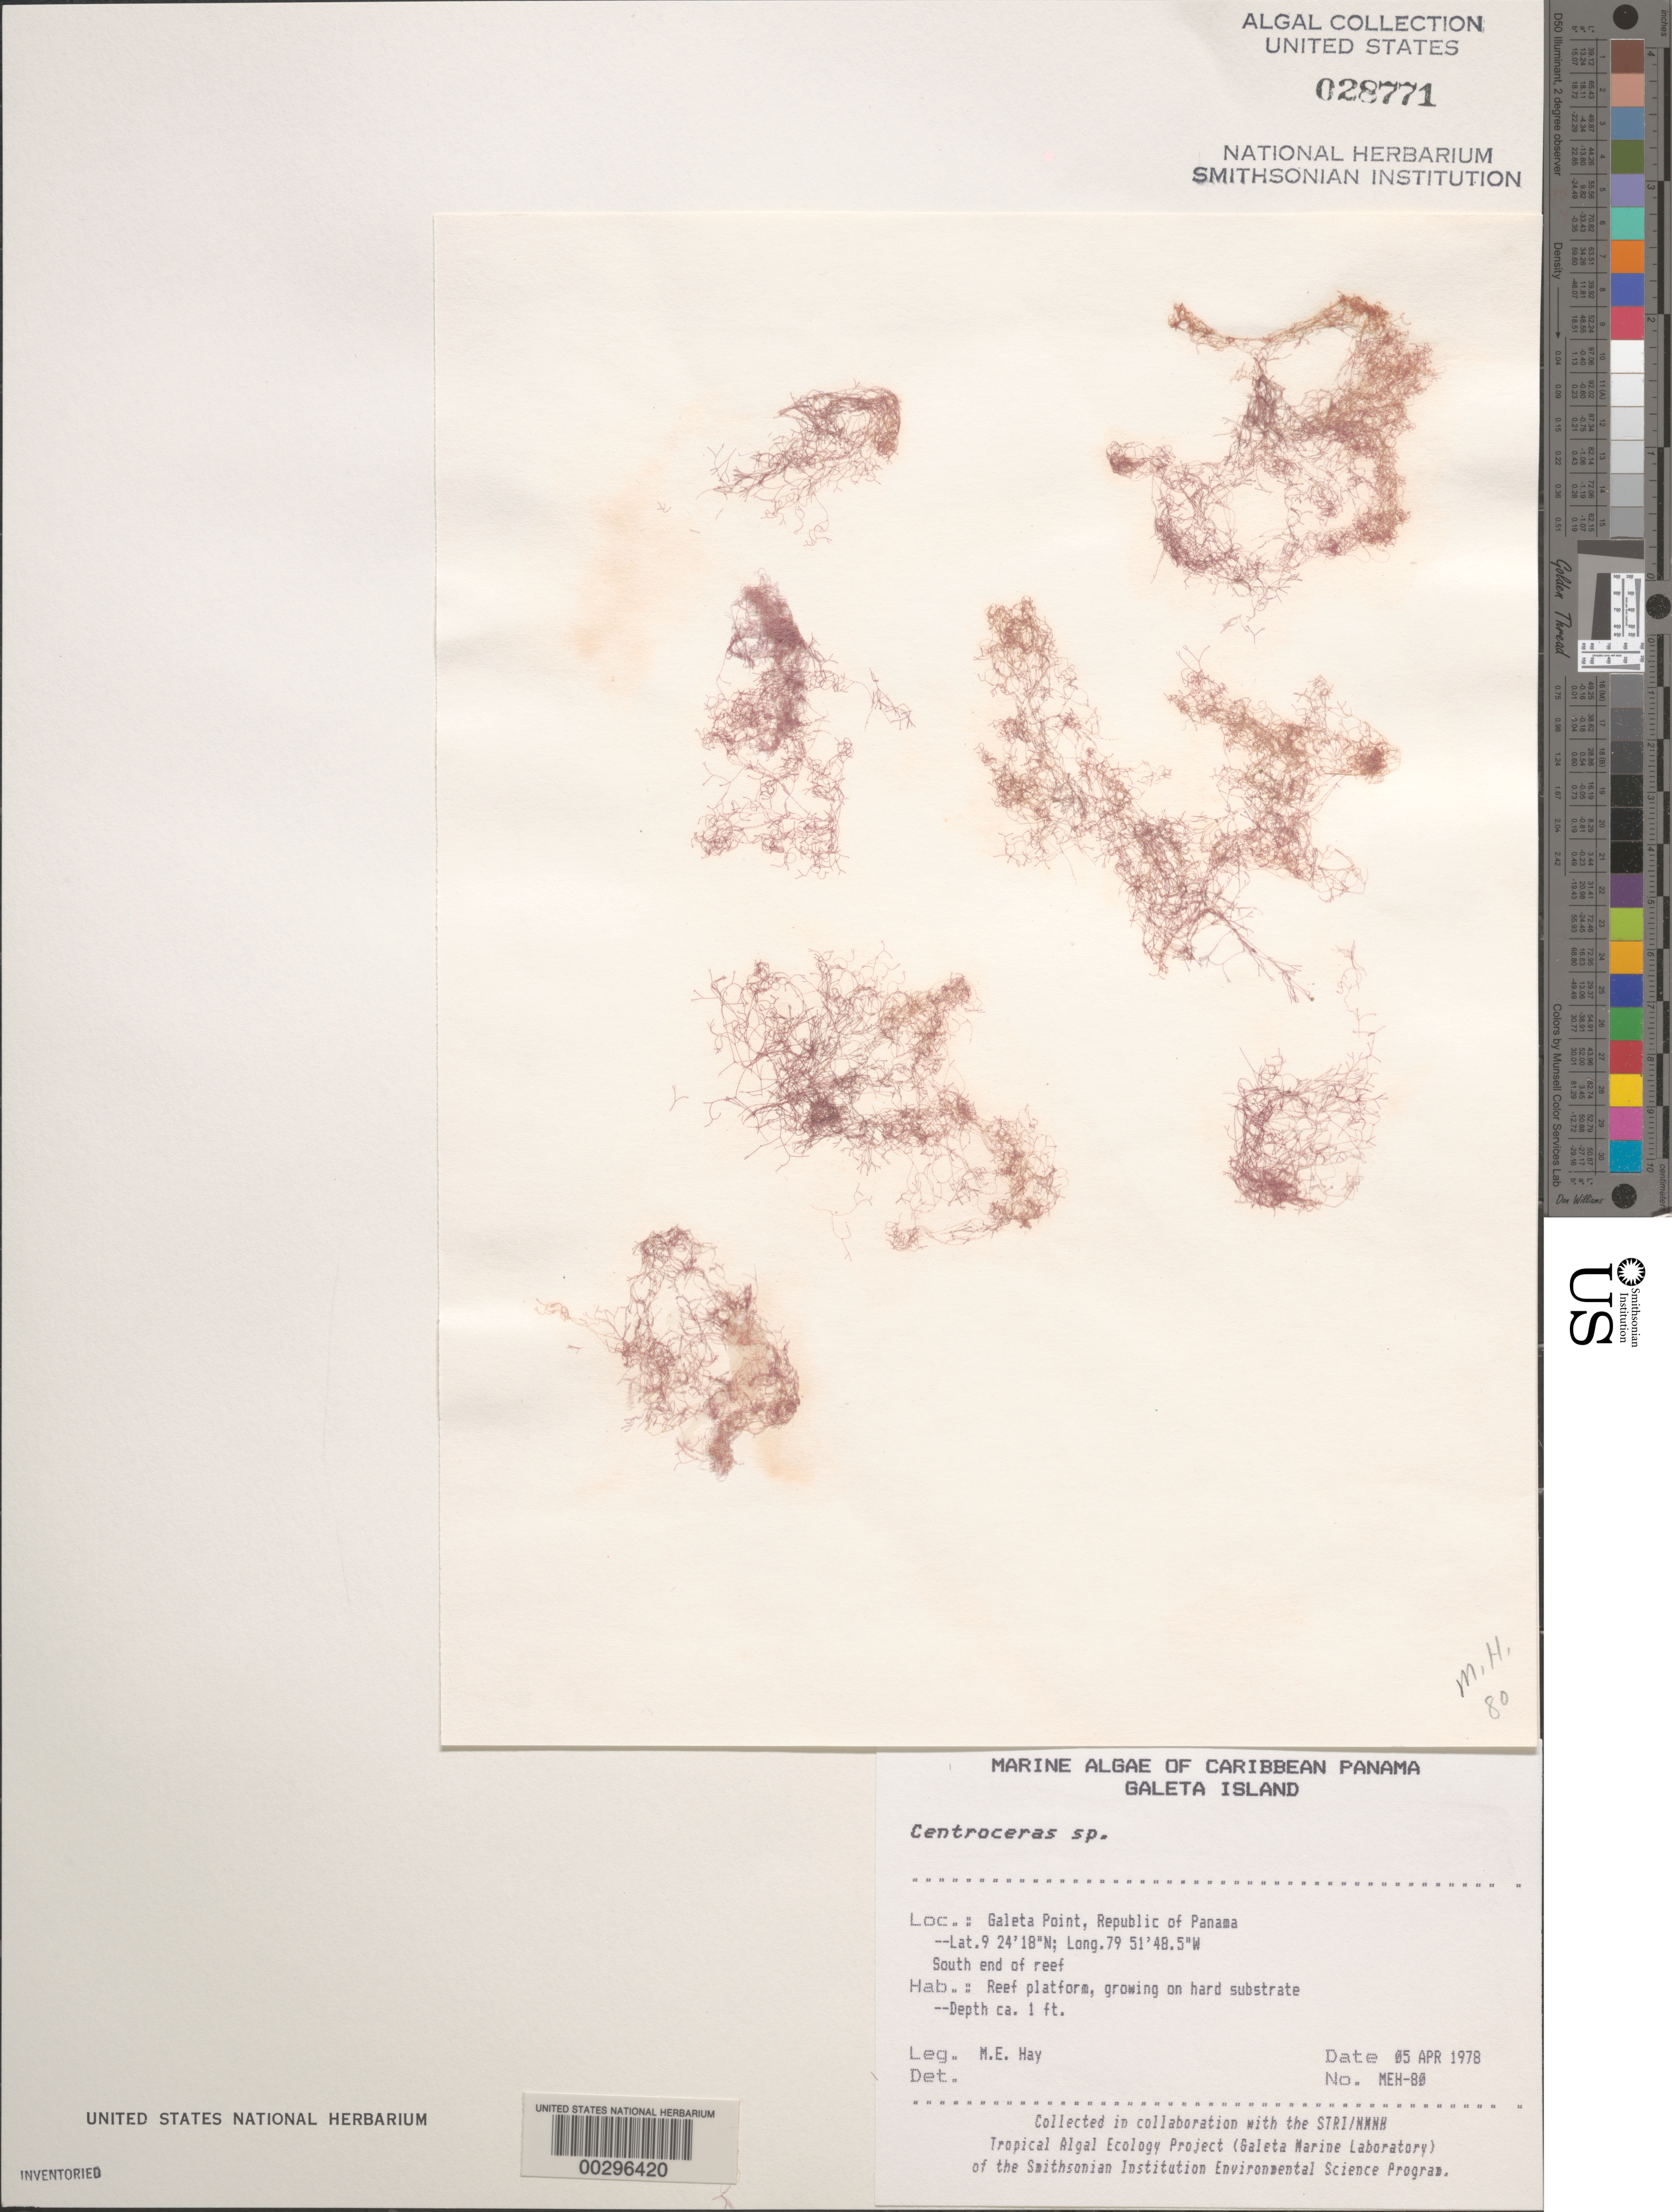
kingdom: Plantae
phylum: Rhodophyta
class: Florideophyceae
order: Ceramiales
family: Ceramiaceae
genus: Centroceras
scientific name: Centroceras sp.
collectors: M. E. Hay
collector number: MEH-80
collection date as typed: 05 Apr 1978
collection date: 1978-04-05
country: Panama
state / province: Colón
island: Galeta Island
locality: Galeta Point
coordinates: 9 24'18"N, 79 51'48.5"W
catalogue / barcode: US 28771